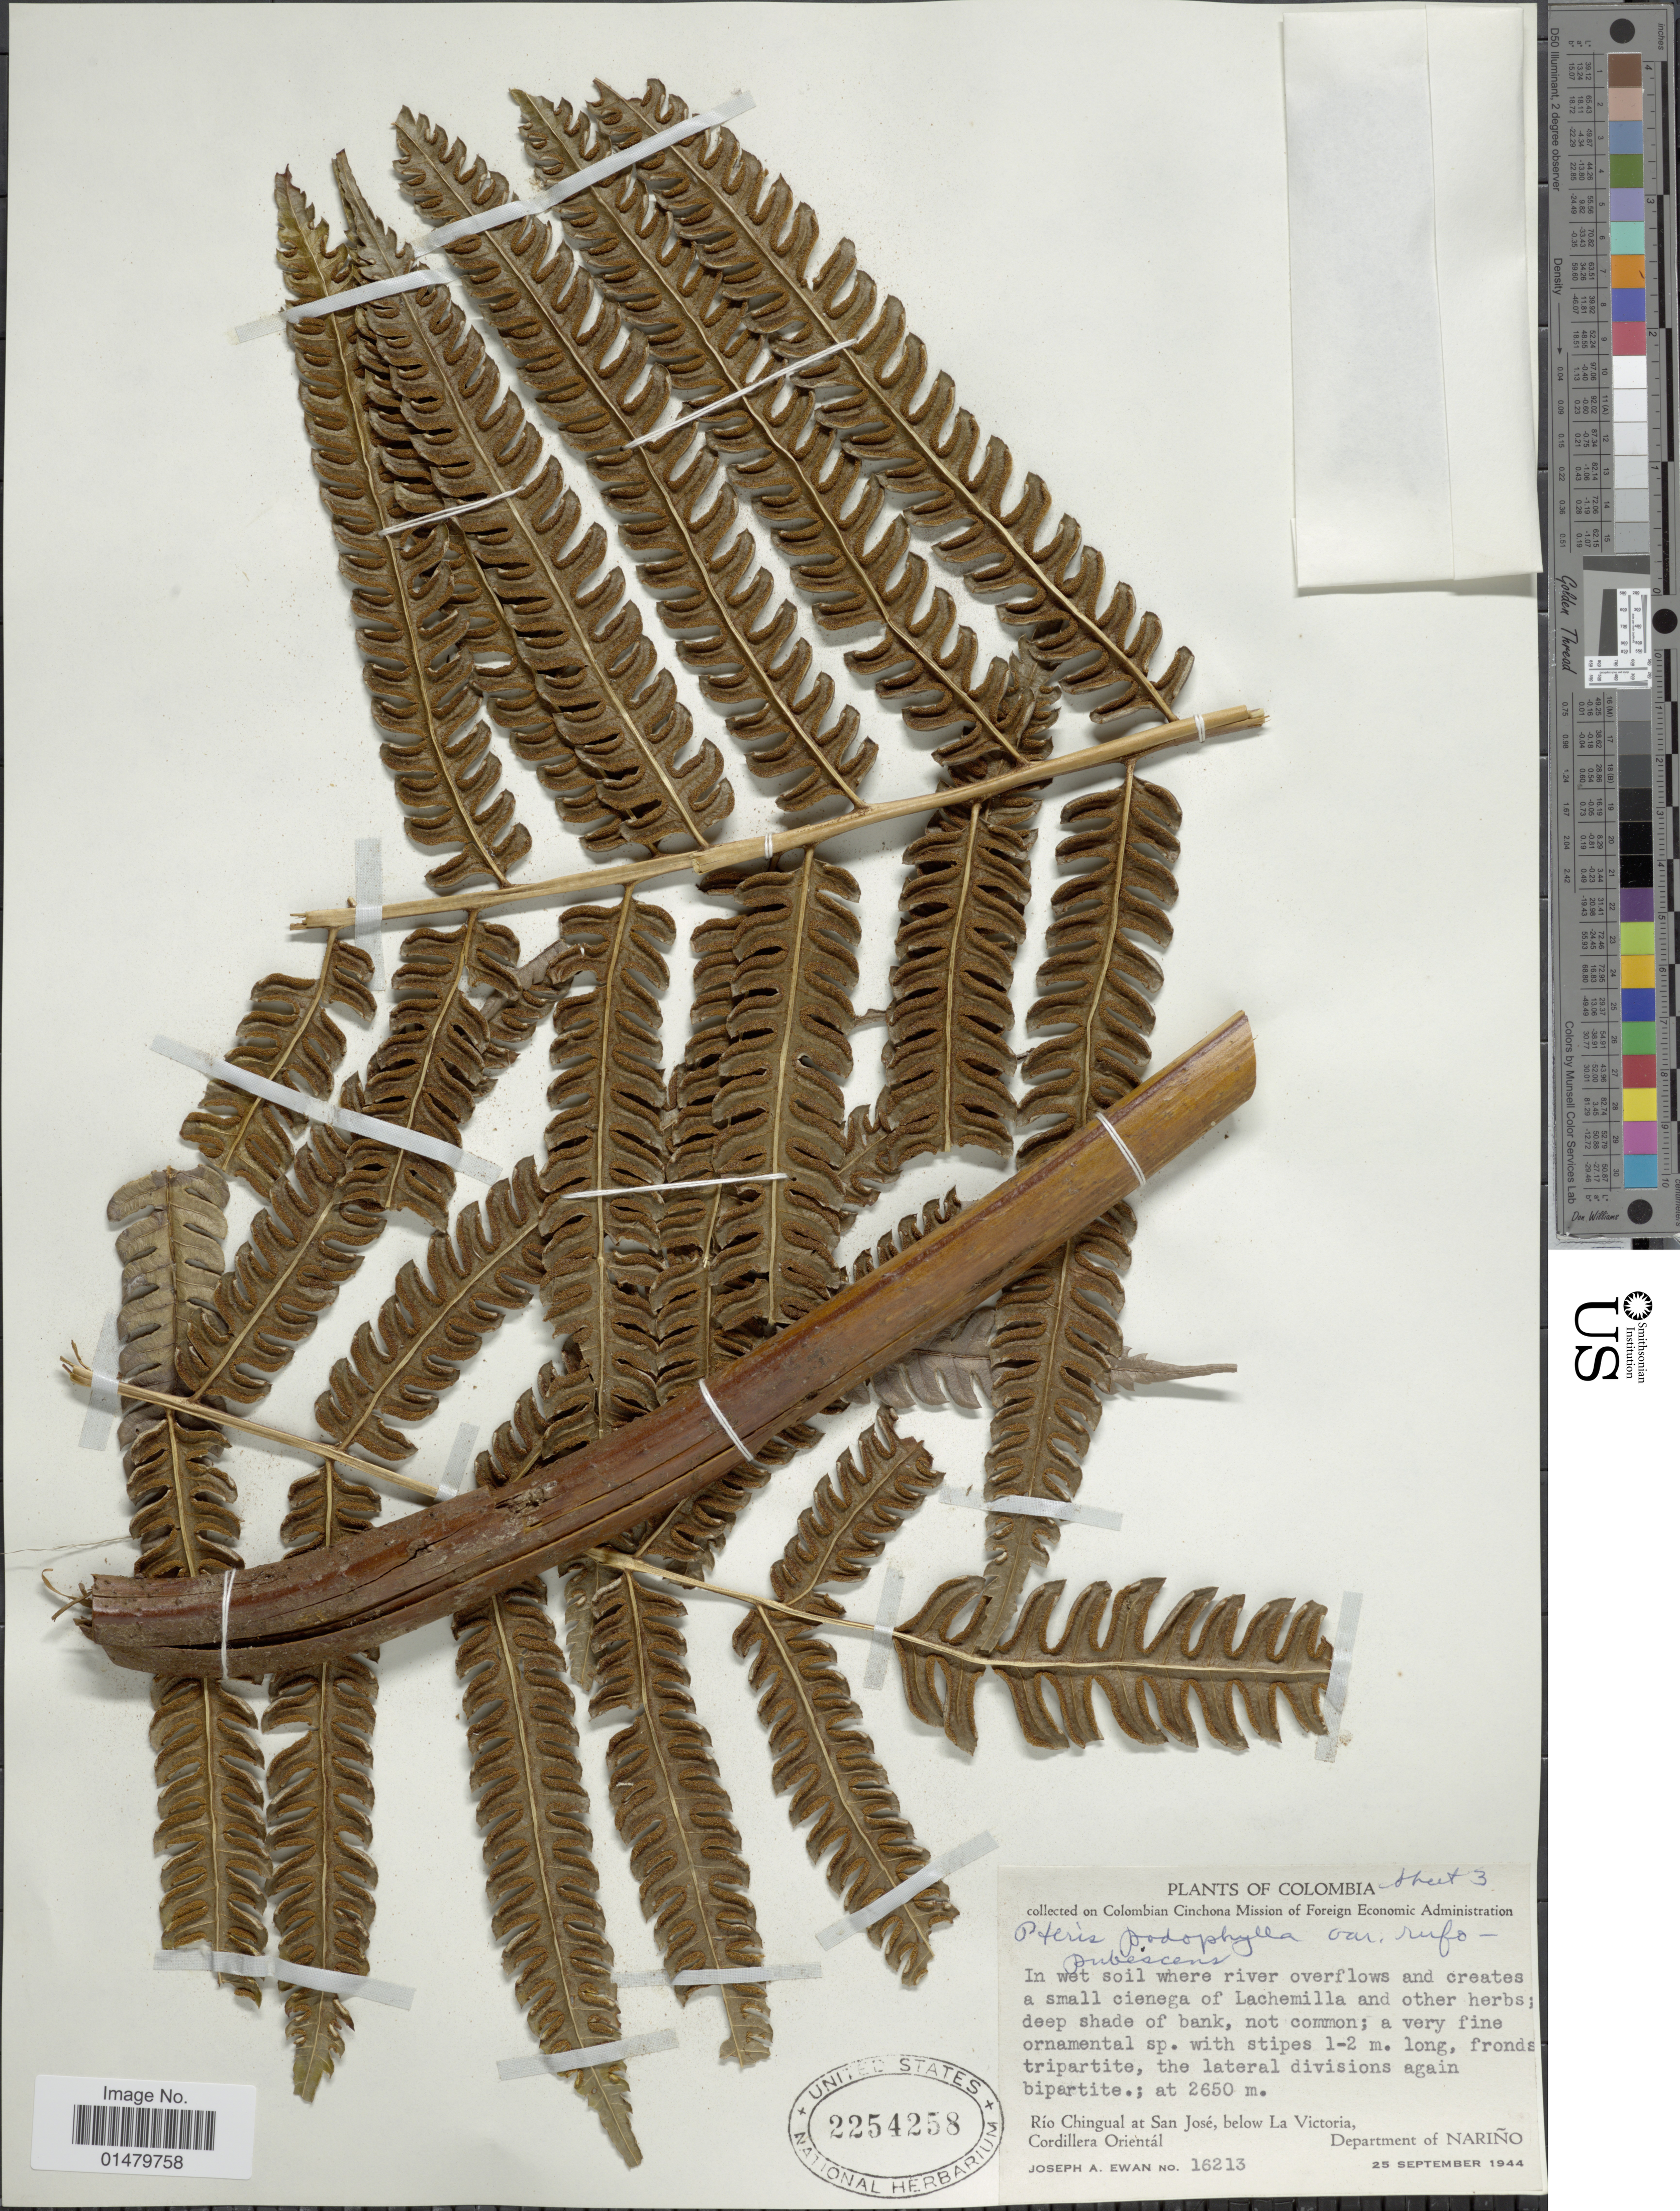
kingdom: Plantae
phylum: Tracheophyta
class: Polypodiopsida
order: Polypodiales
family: Pteridaceae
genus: Pteris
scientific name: Pteris podophylla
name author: Sw.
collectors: J. A. Ewan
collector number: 16213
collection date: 1944-09-25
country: Colombia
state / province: Nariño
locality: Rio Chingual at San Jose, below La Victoria. Cordillera Oriental. Department of Narino.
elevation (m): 2650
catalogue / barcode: US 2254258